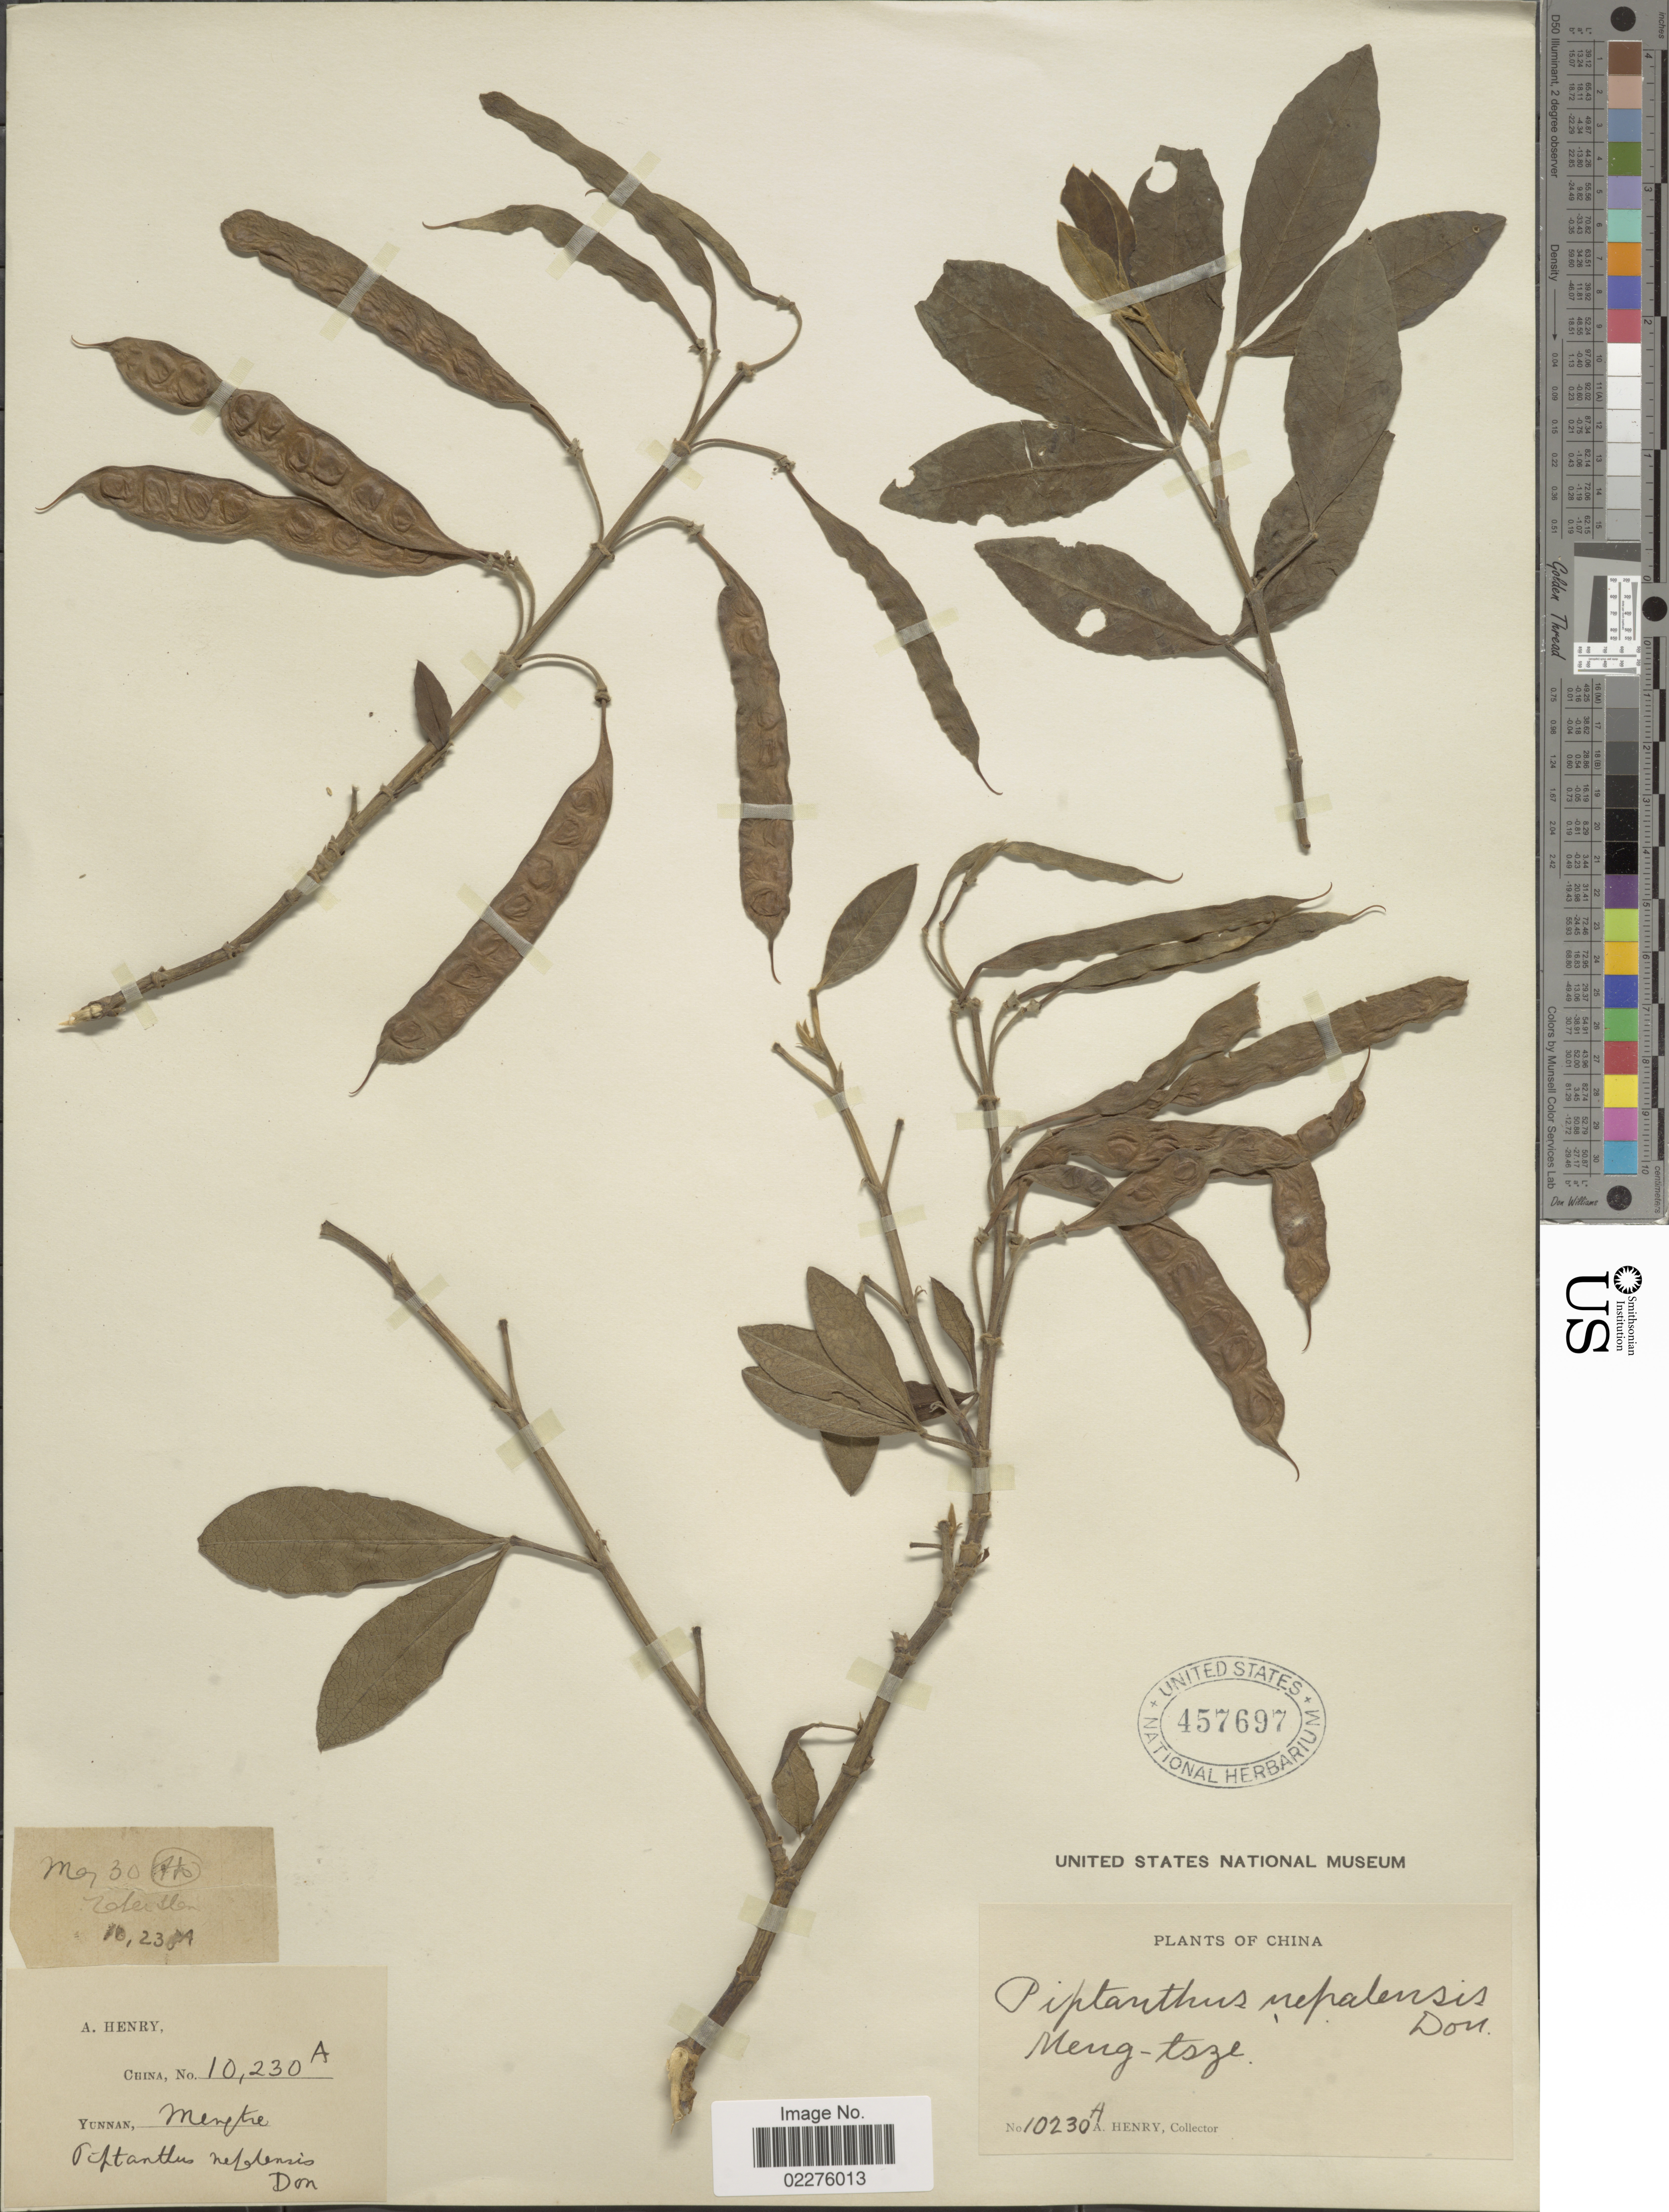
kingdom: Plantae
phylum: Tracheophyta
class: Magnoliopsida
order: Fabales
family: Fabaceae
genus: Piptanthus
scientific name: Piptanthus nepalensis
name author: (Hook.) Sweet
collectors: A. Henry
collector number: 10230 A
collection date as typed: Transcribed d/m/y: /5/30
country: China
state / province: Yunnan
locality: Meng-Tsze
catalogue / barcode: US 457697